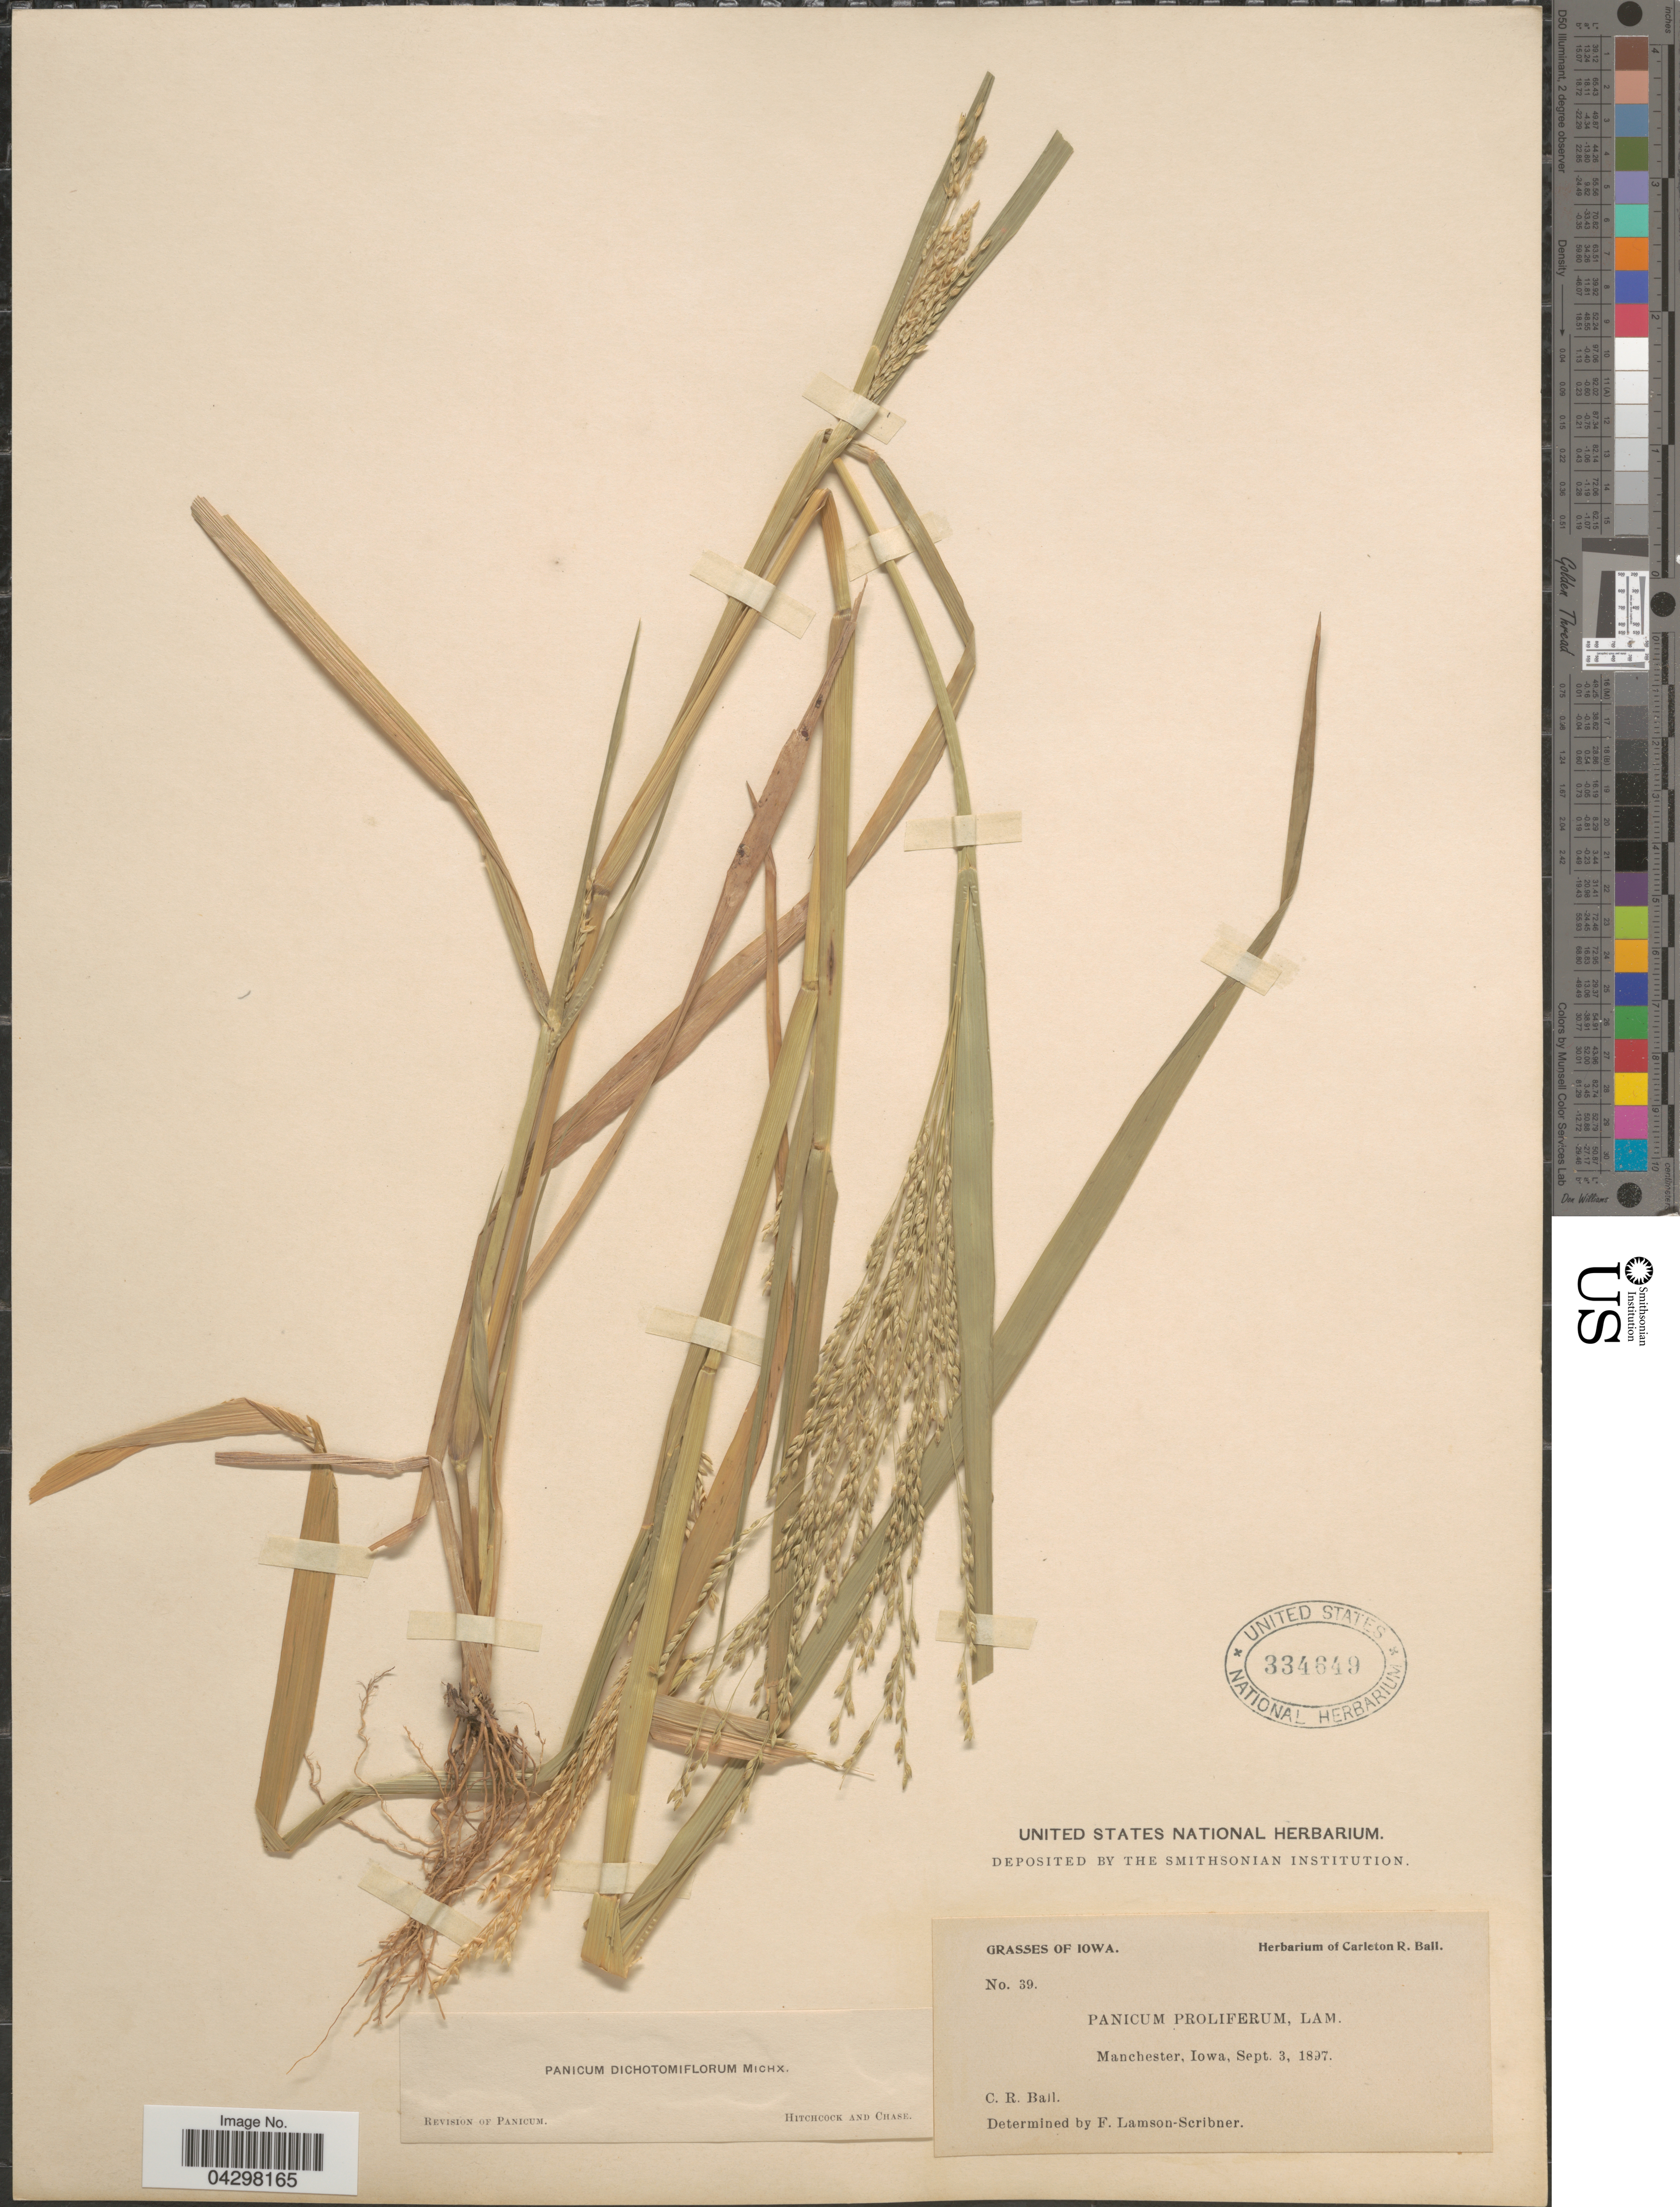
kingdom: Plantae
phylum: Tracheophyta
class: Liliopsida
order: Poales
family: Poaceae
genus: Panicum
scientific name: Panicum dichotomiflorum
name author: Michx.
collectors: C. R. Ball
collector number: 39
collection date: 1897-09-03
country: United States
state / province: Iowa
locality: Manchester.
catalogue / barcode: US 334649